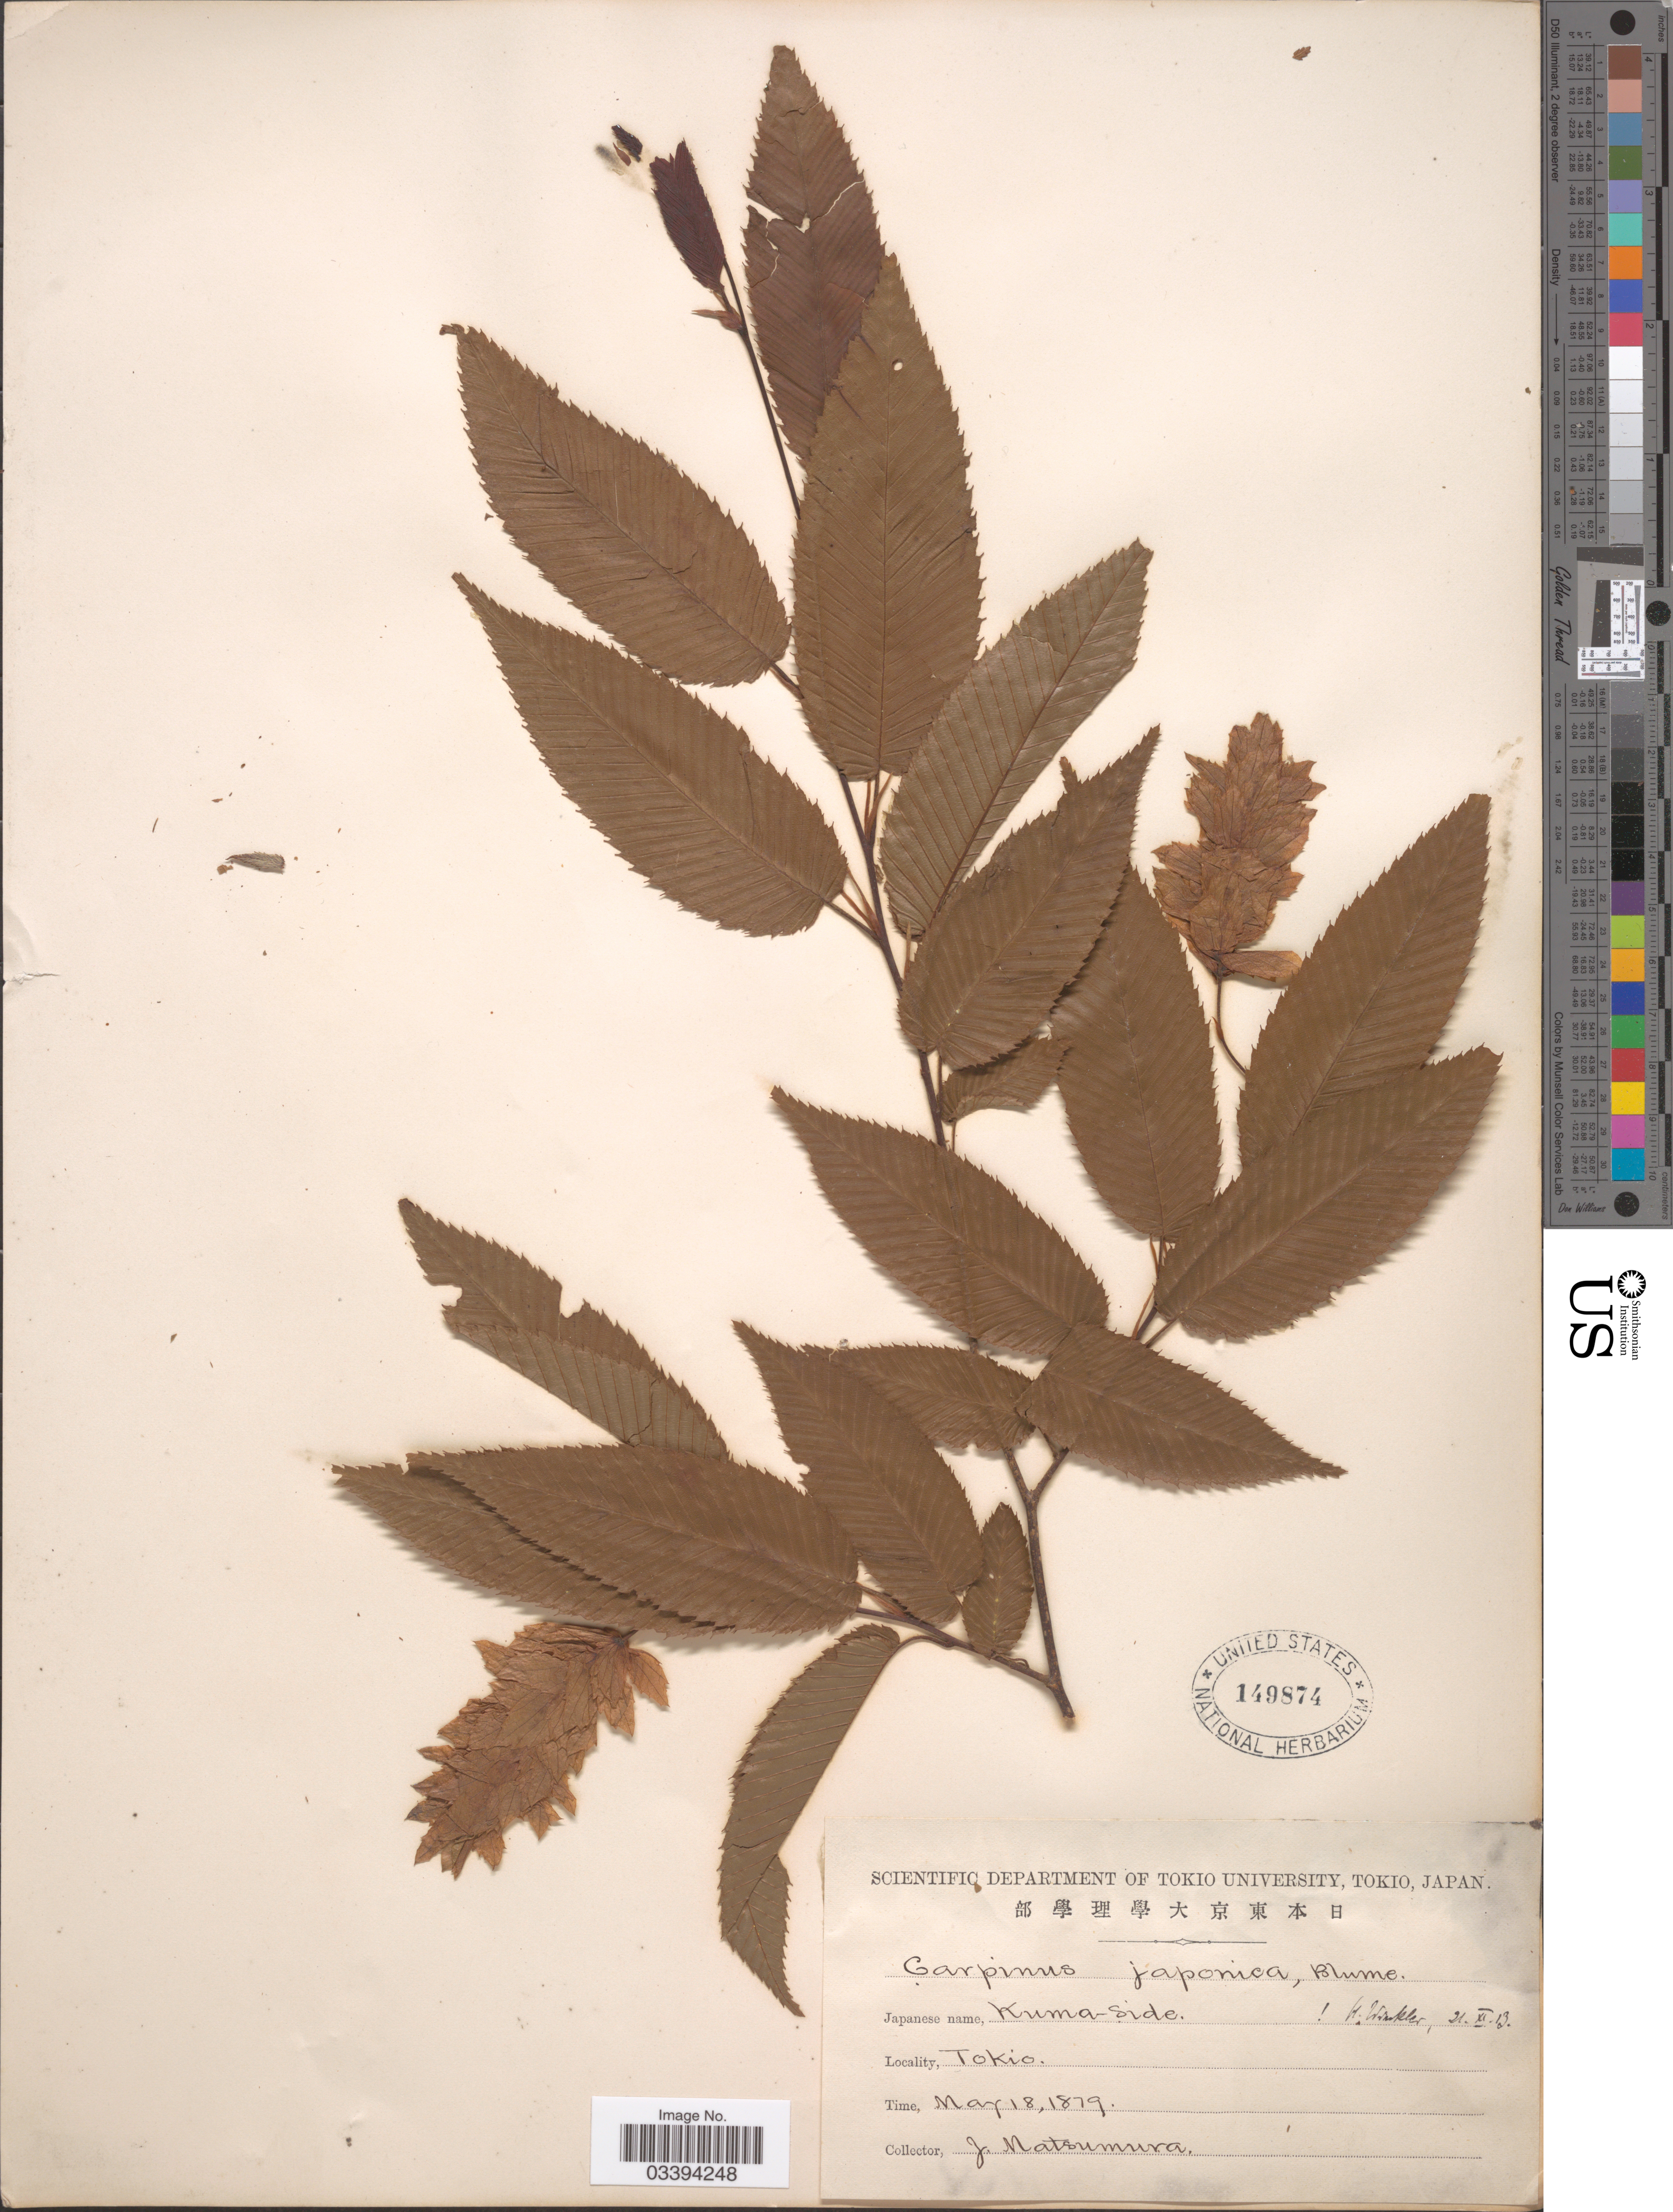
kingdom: Plantae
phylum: Tracheophyta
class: Magnoliopsida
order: Fagales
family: Betulaceae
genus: Carpinus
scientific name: Carpinus japonica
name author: Blume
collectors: J. Matsumura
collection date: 1879-05-18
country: Japan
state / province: Tokyo, Federal City of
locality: Tokio.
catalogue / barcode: US 149874